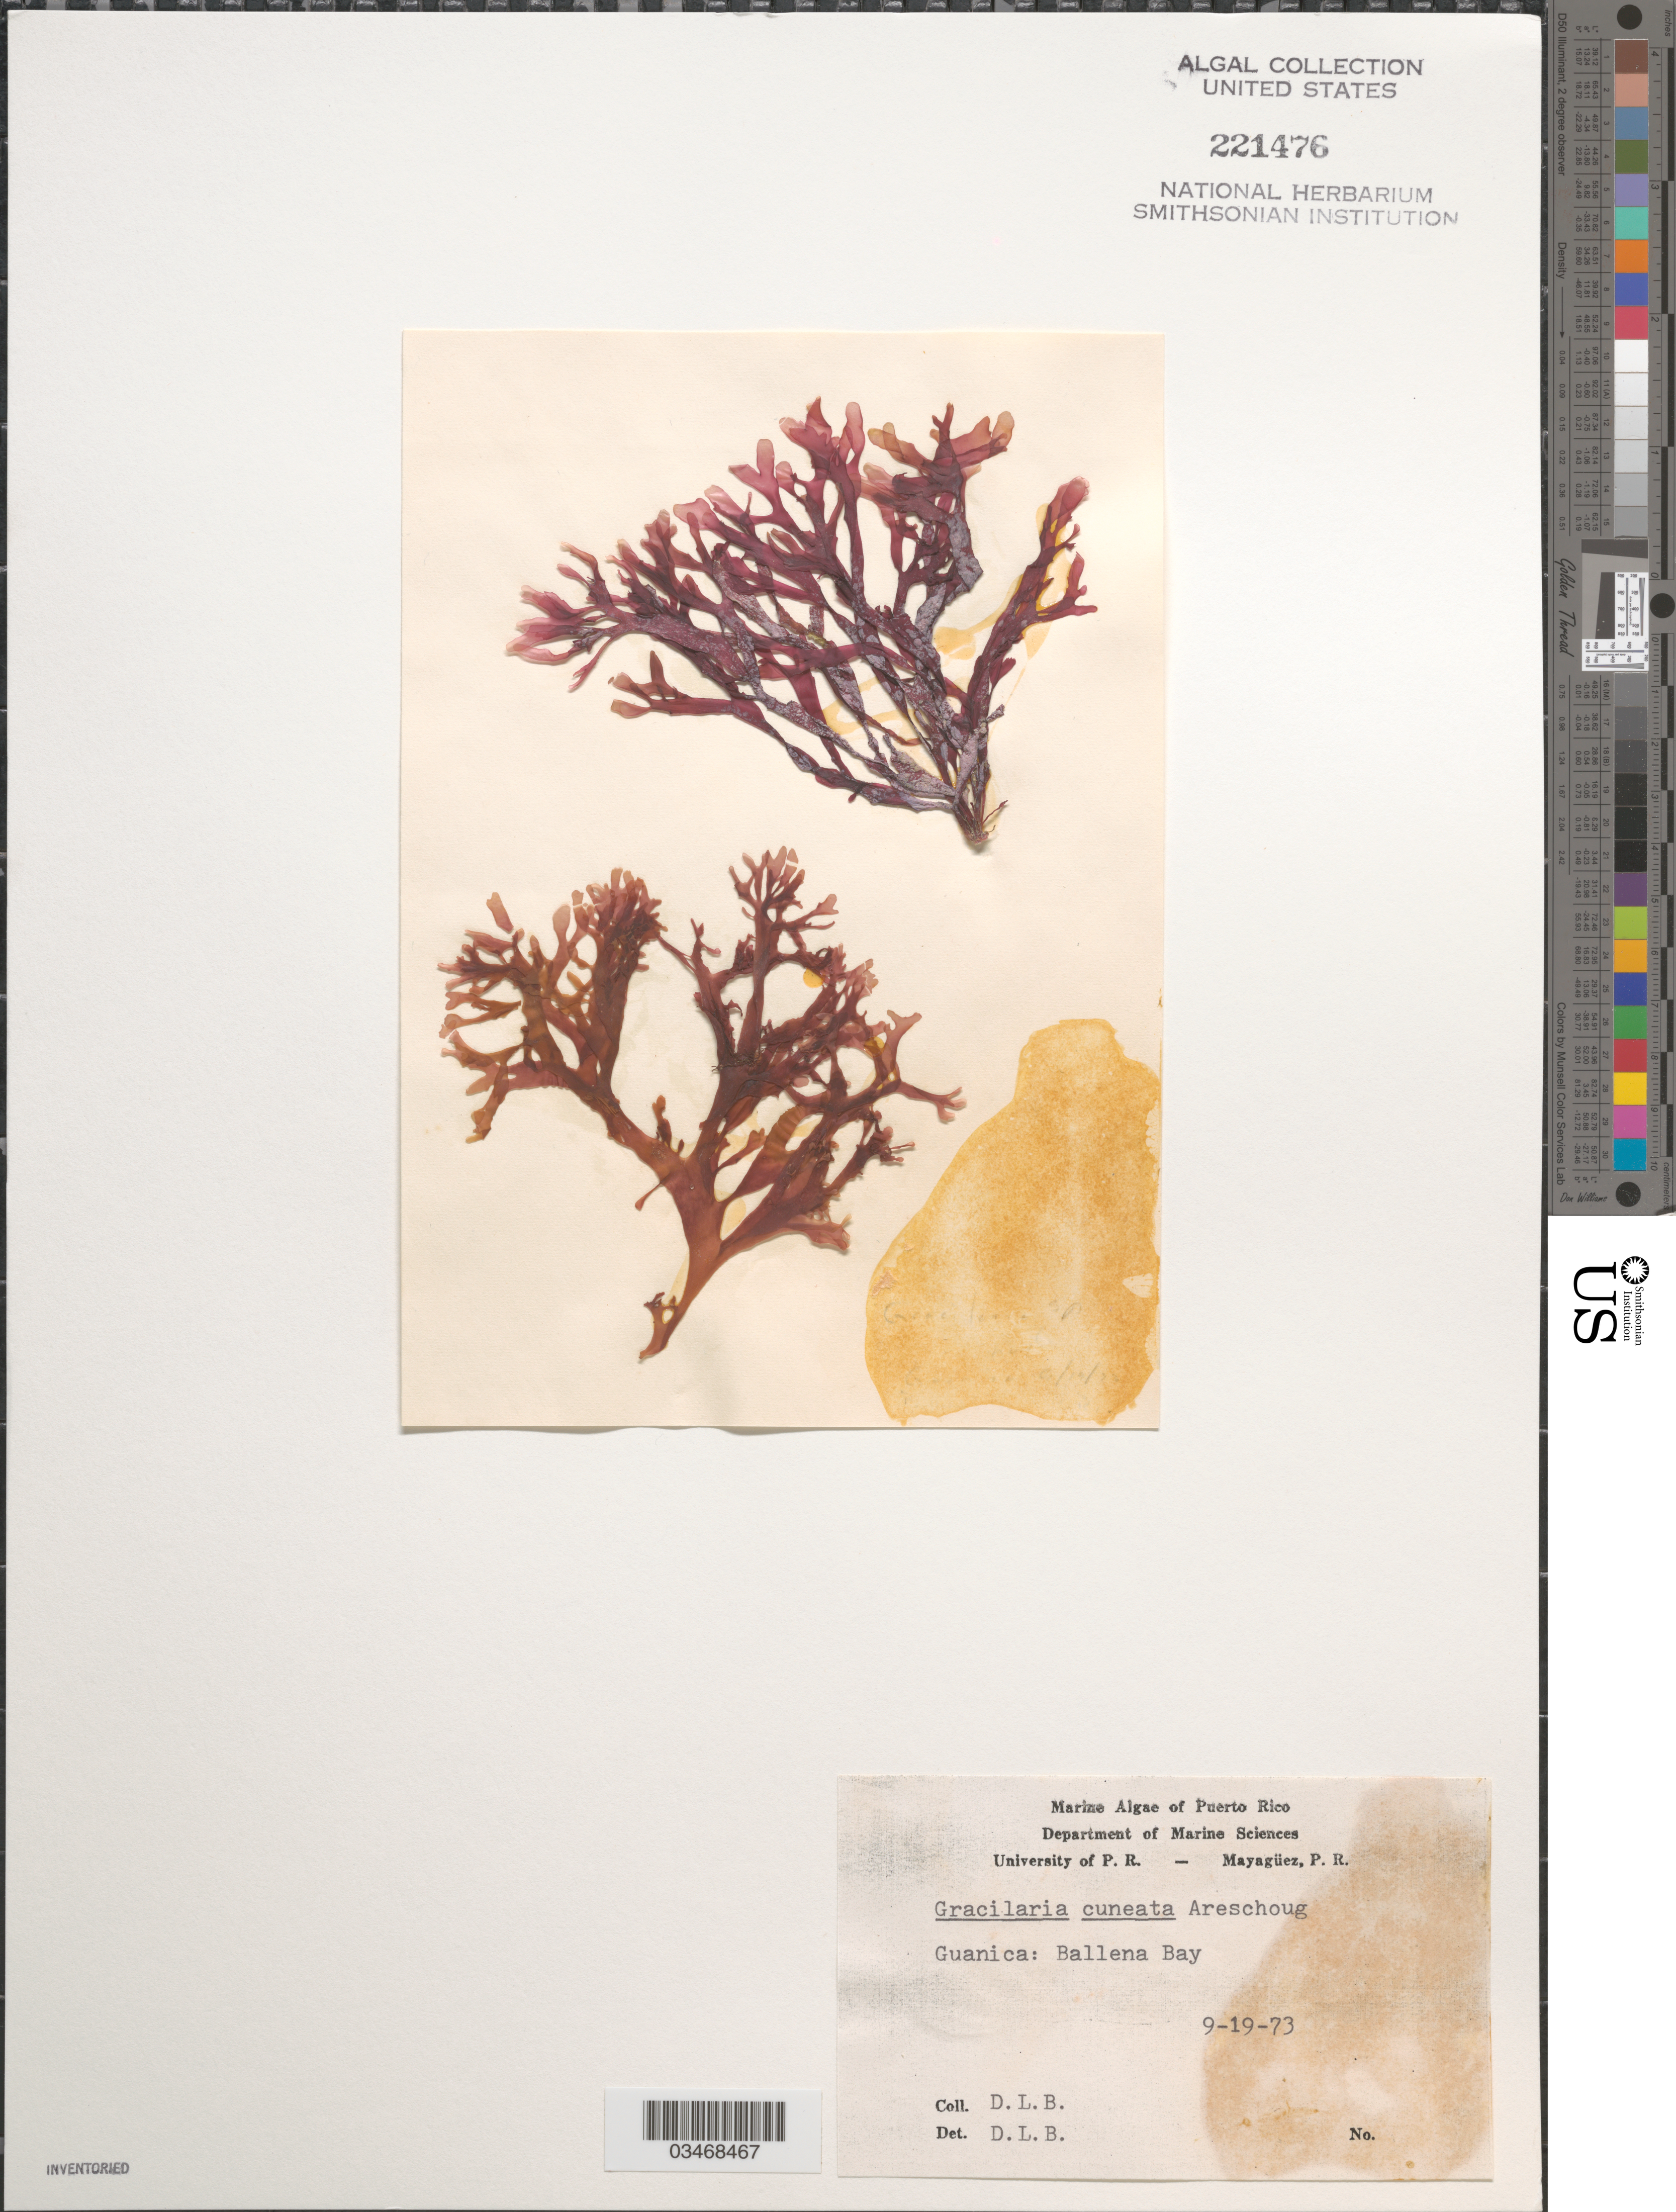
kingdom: Plantae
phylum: Rhodophyta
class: Florideophyceae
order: Gracilariales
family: Gracilariaceae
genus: Gracilaria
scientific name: Gracilaria cuneata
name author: Aresch.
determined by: Ballantine, D. L.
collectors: D.L. Ballantine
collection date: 1973-09-19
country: Puerto Rico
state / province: Guanica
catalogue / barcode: US 221476